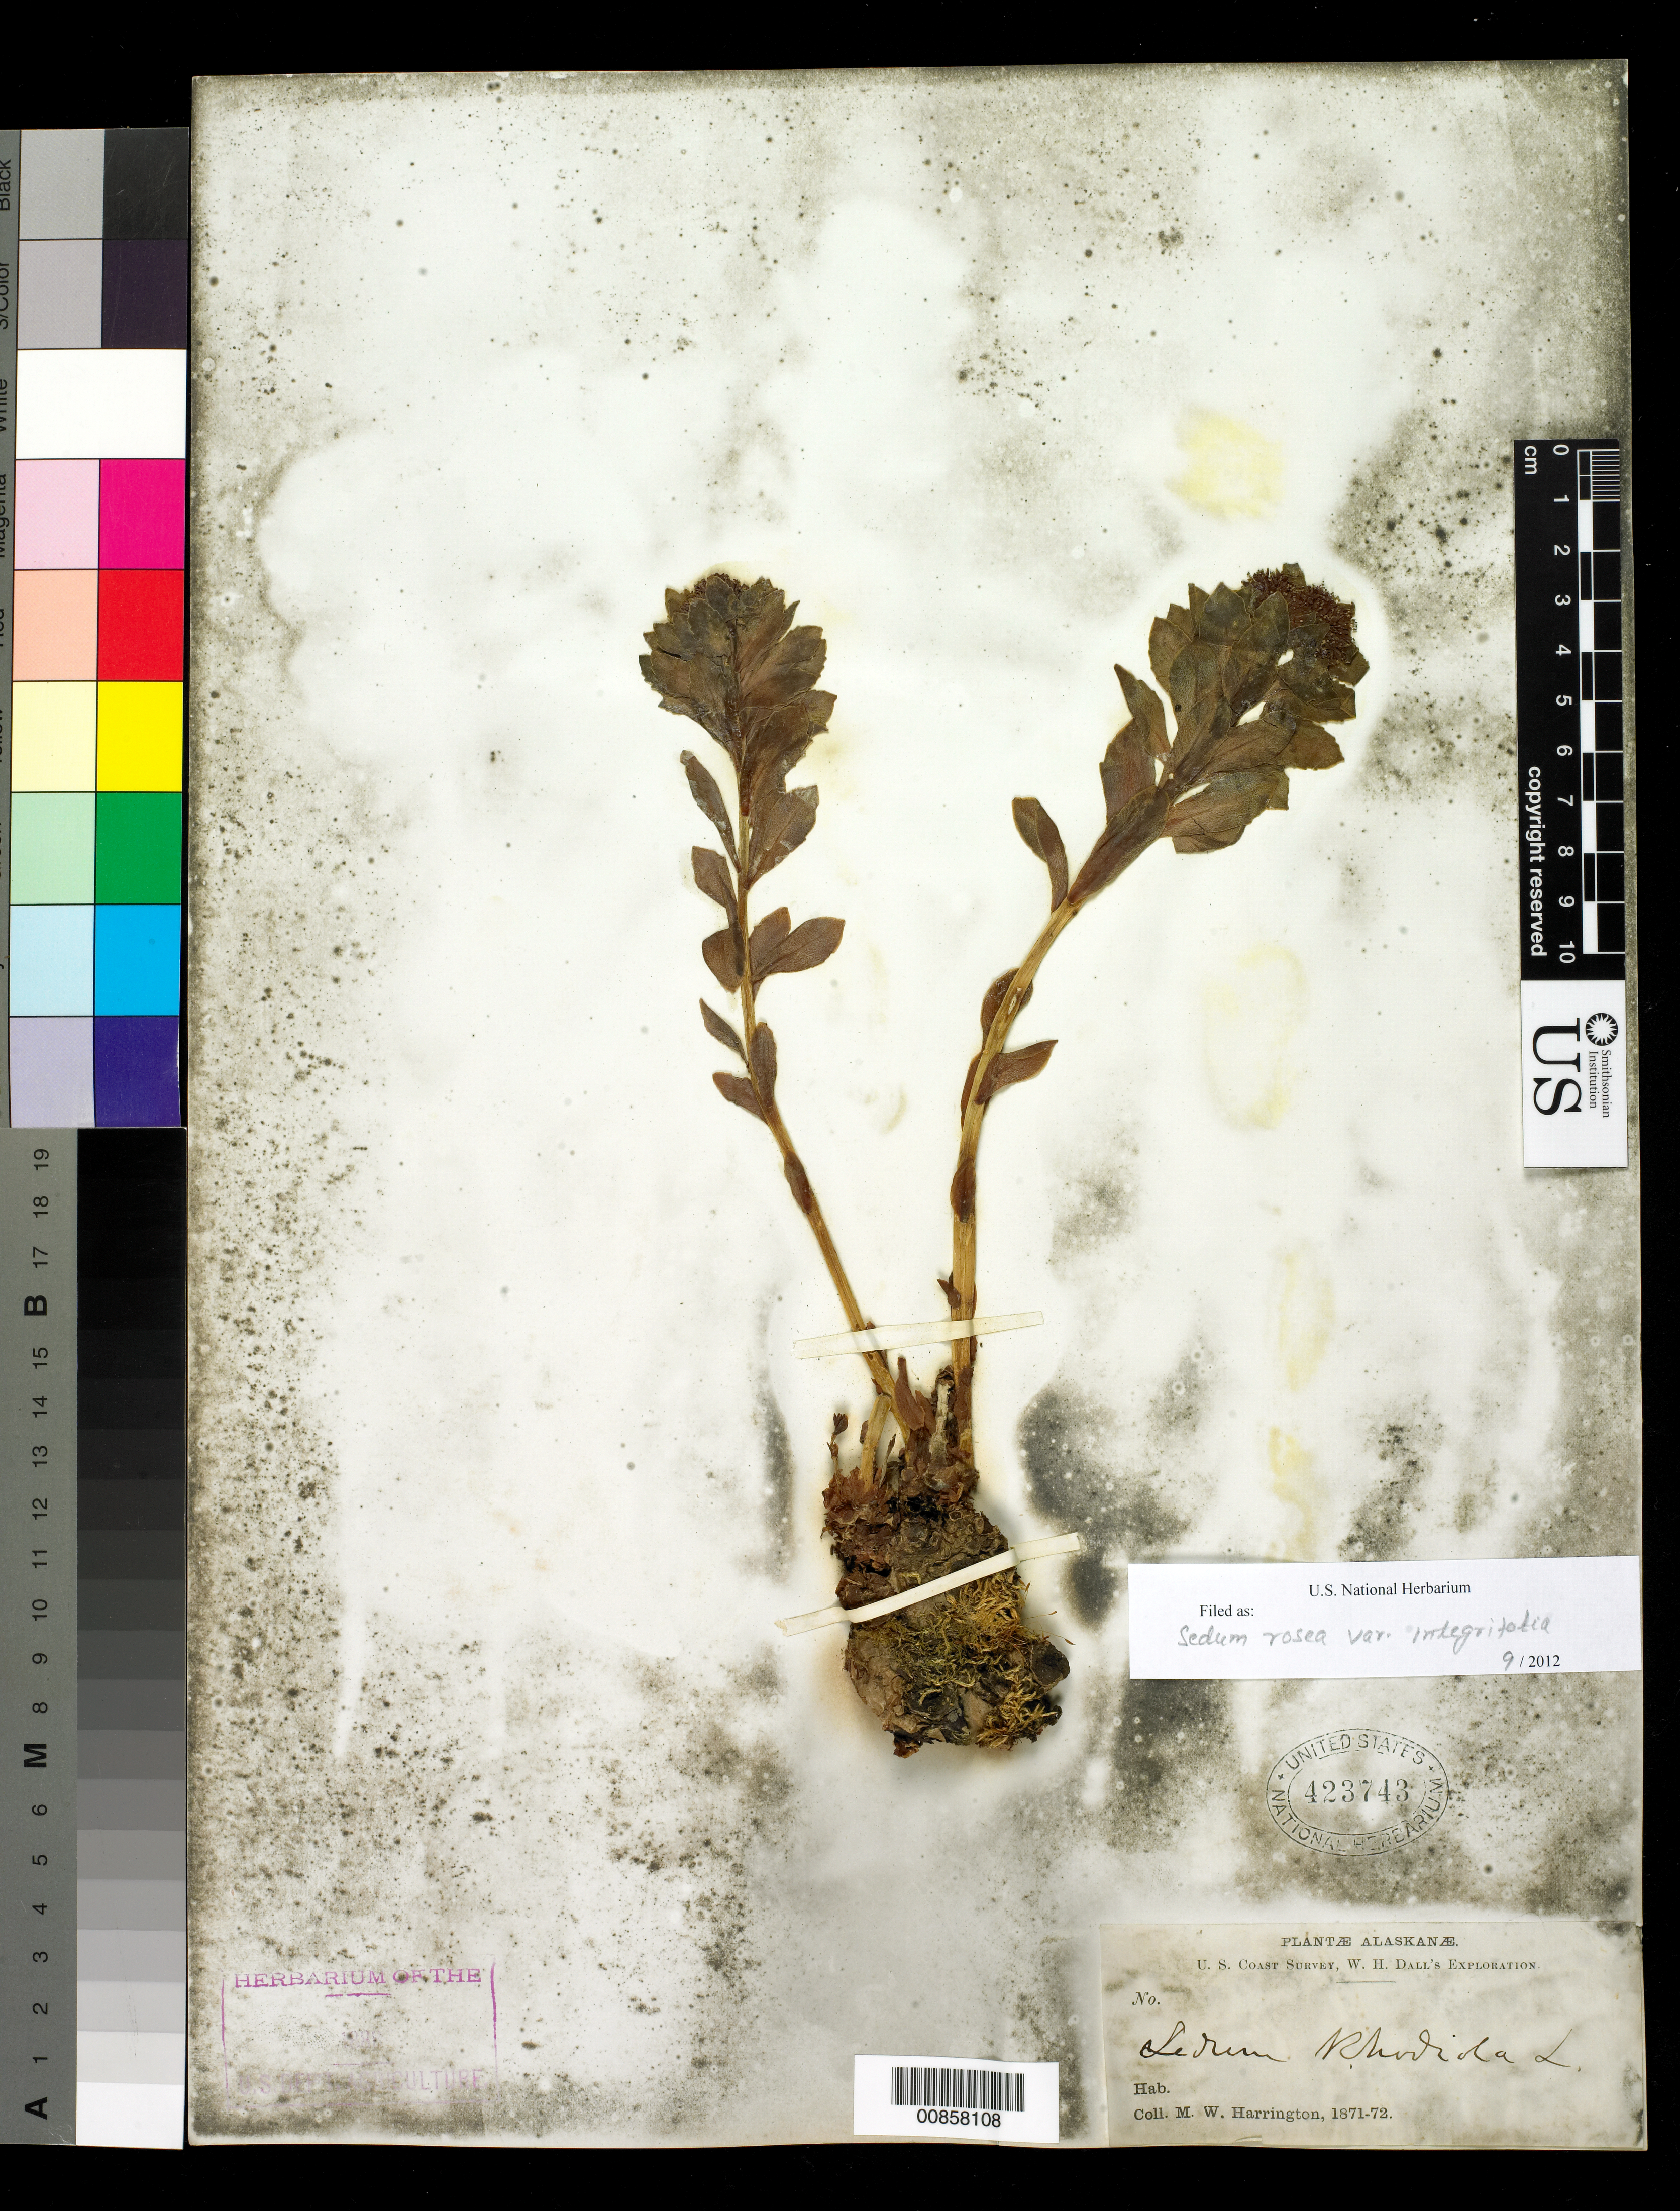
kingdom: Plantae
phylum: Tracheophyta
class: Magnoliopsida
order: Saxifragales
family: Crassulaceae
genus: Rhodiola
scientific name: Rhodiola integrifolia subsp. integrifolia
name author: Raf.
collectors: M. W. Harrington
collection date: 1871/1872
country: United States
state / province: Alaska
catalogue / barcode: US 423743